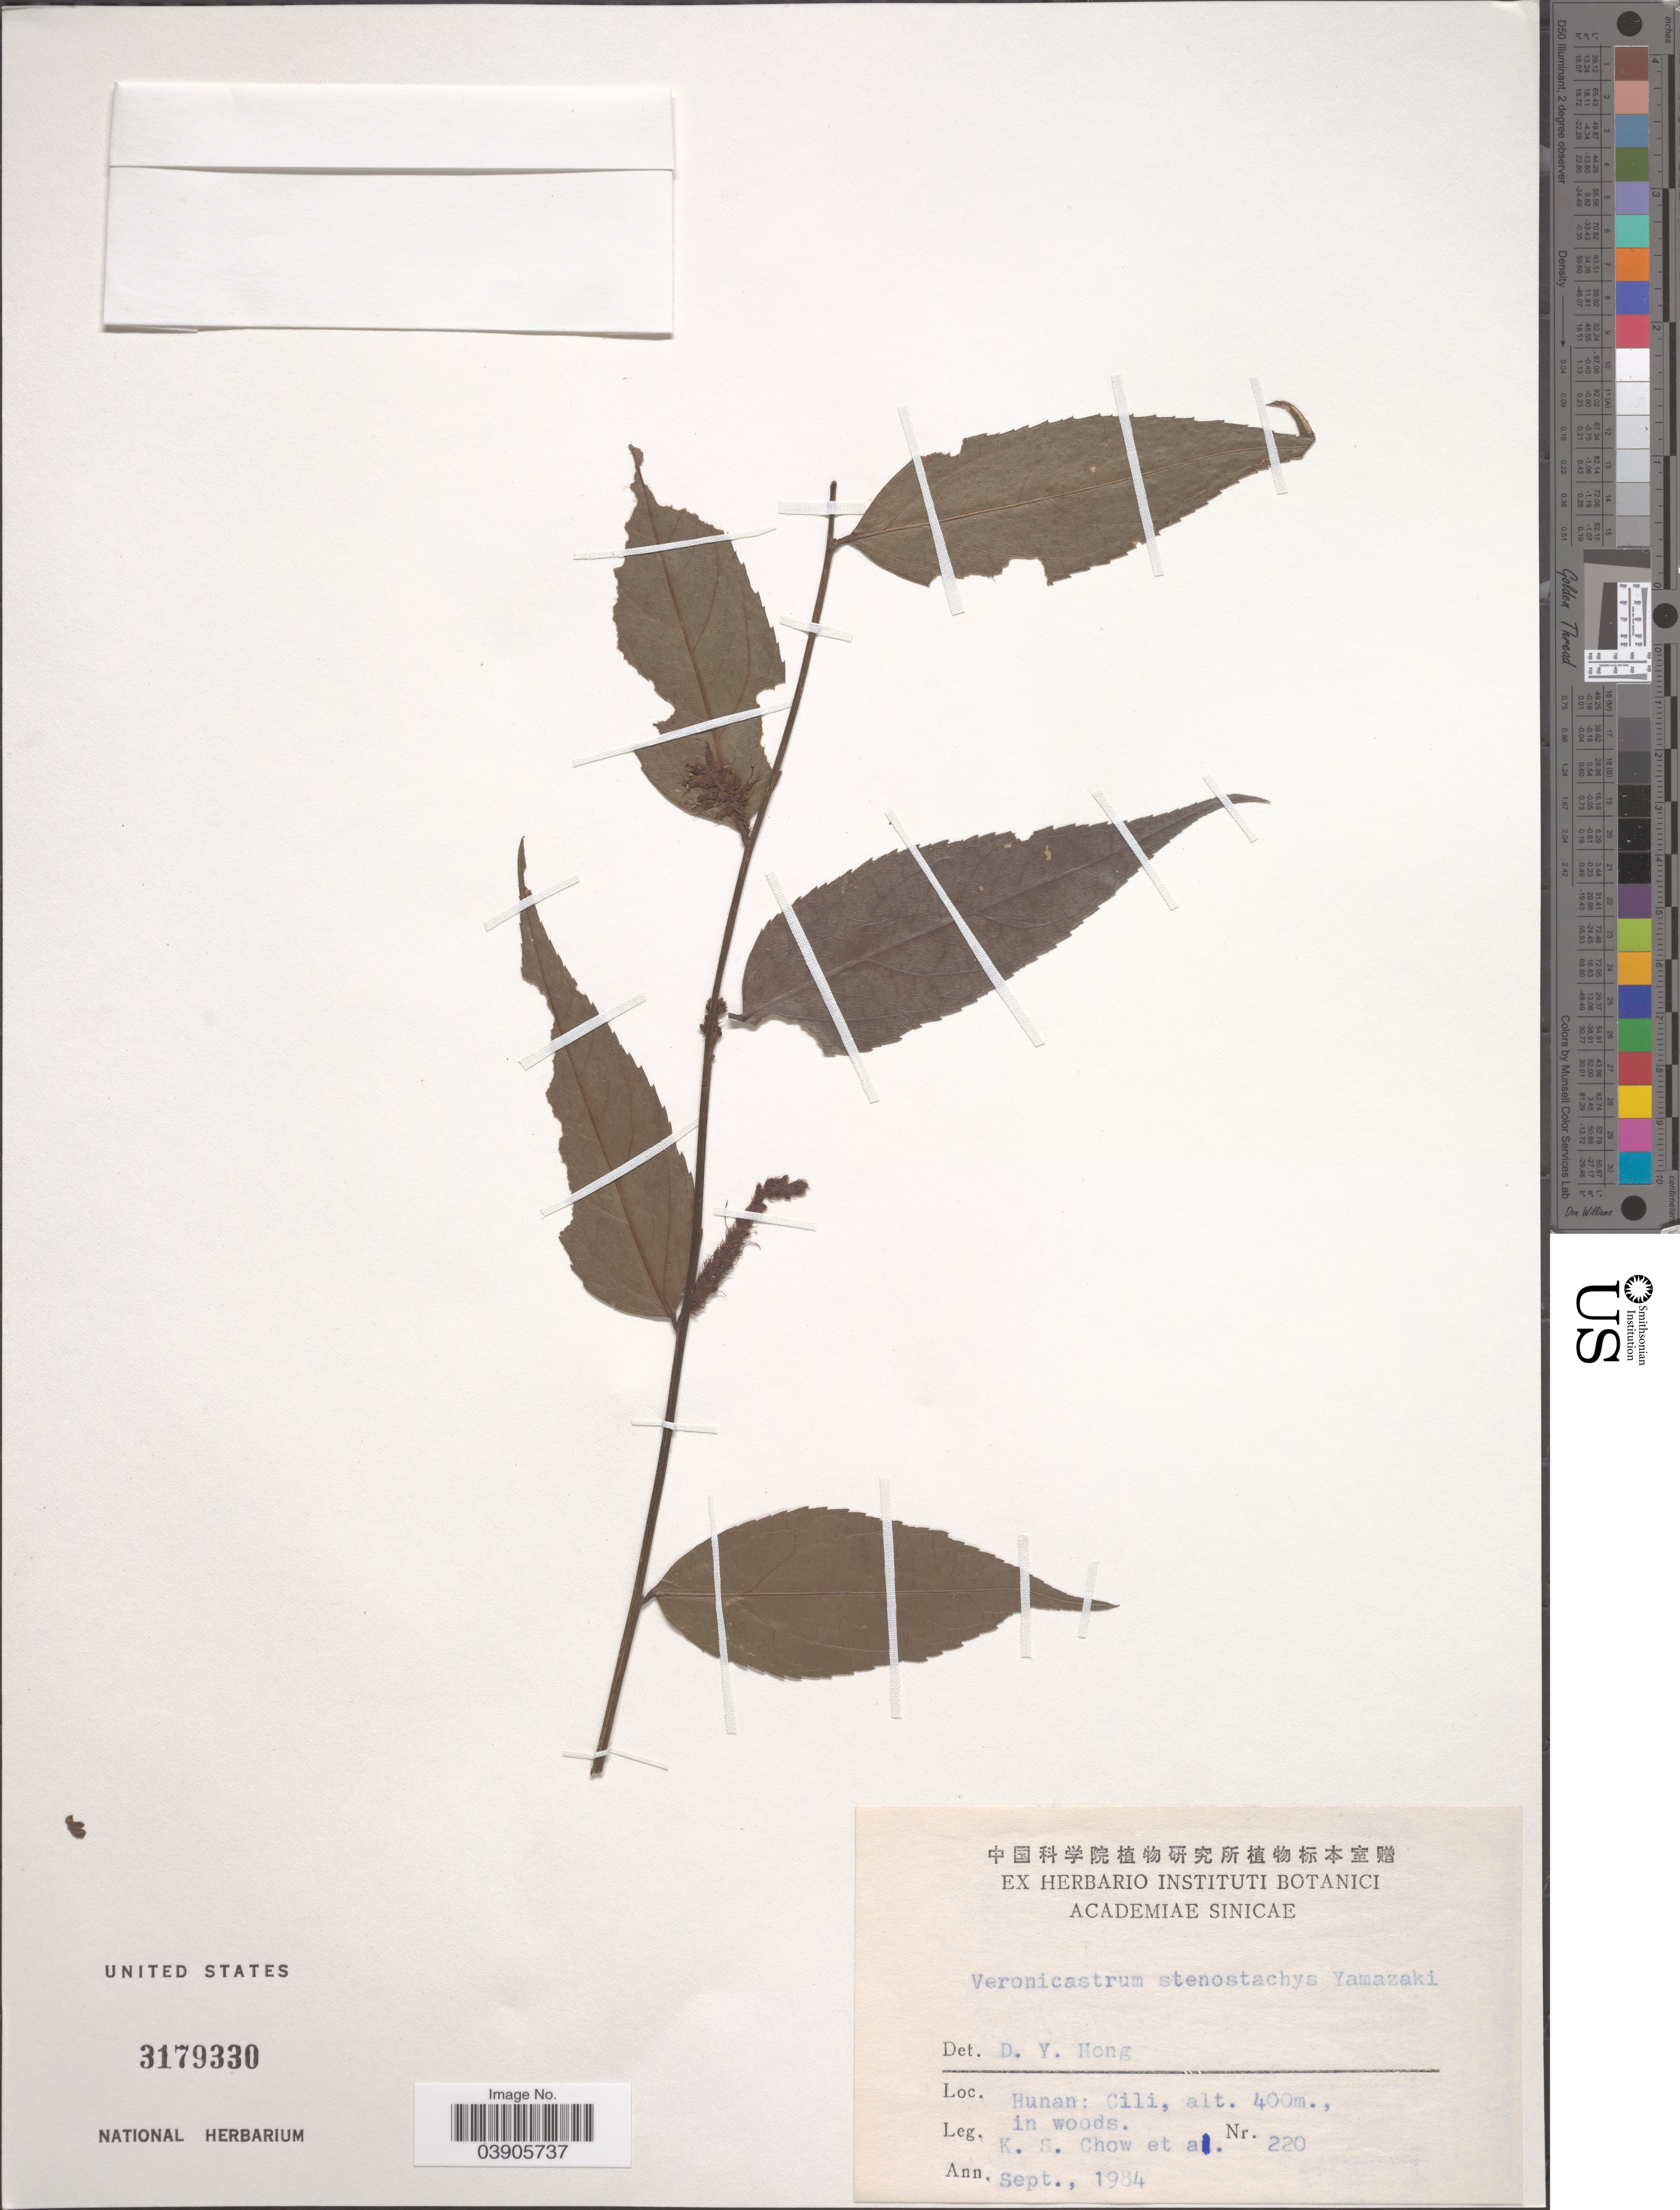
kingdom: Plantae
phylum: Tracheophyta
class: Magnoliopsida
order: Lamiales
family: Plantaginaceae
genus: Veronicastrum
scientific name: Veronicastrum stenostachyum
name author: (Hemsl.) T. Yamaz.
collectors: K. S. Chow & et al.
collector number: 220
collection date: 1984-09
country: China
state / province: Hunan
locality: Cili.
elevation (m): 400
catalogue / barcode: US 3179330